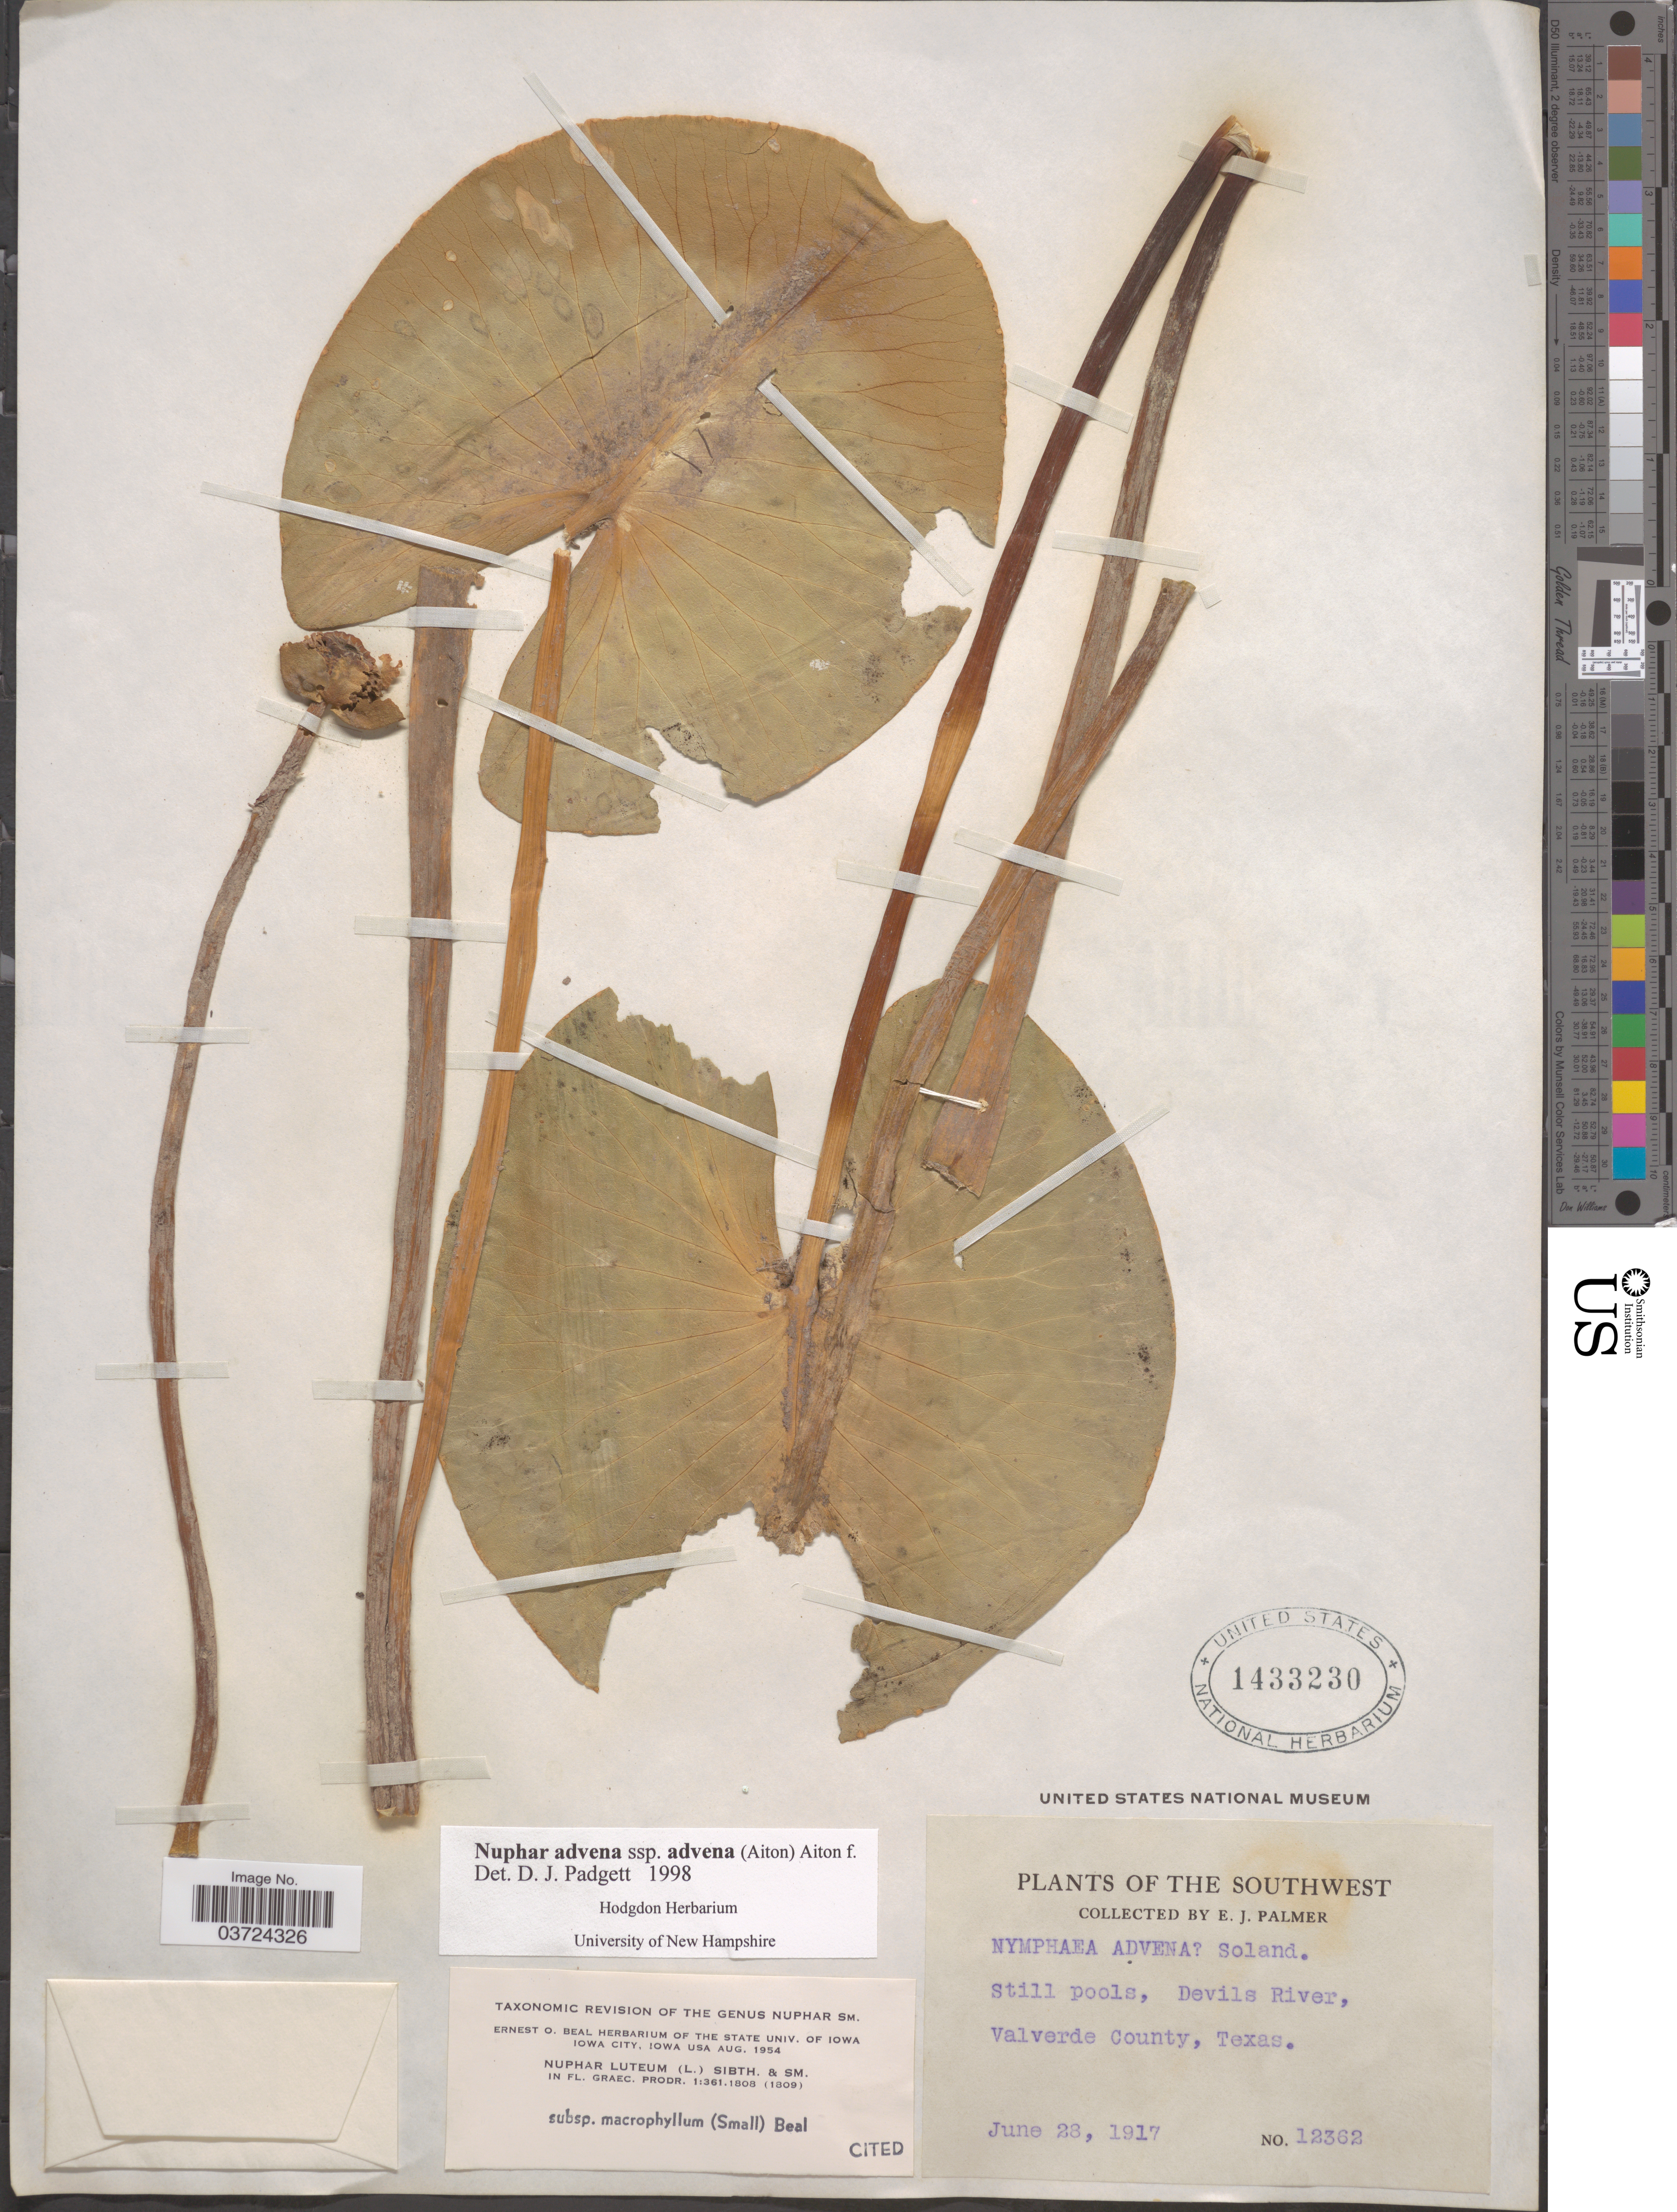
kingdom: Plantae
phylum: Tracheophyta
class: Magnoliopsida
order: Nymphaeales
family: Nymphaeaceae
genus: Nuphar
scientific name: Nuphar advena subsp. advena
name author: (Aiton) W.T. Aiton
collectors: E. J. Palmer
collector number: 12362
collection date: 1917-06-28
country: United States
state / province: Texas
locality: The Southwest. Still pools, Devils River. Valverde County.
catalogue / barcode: US 1433230